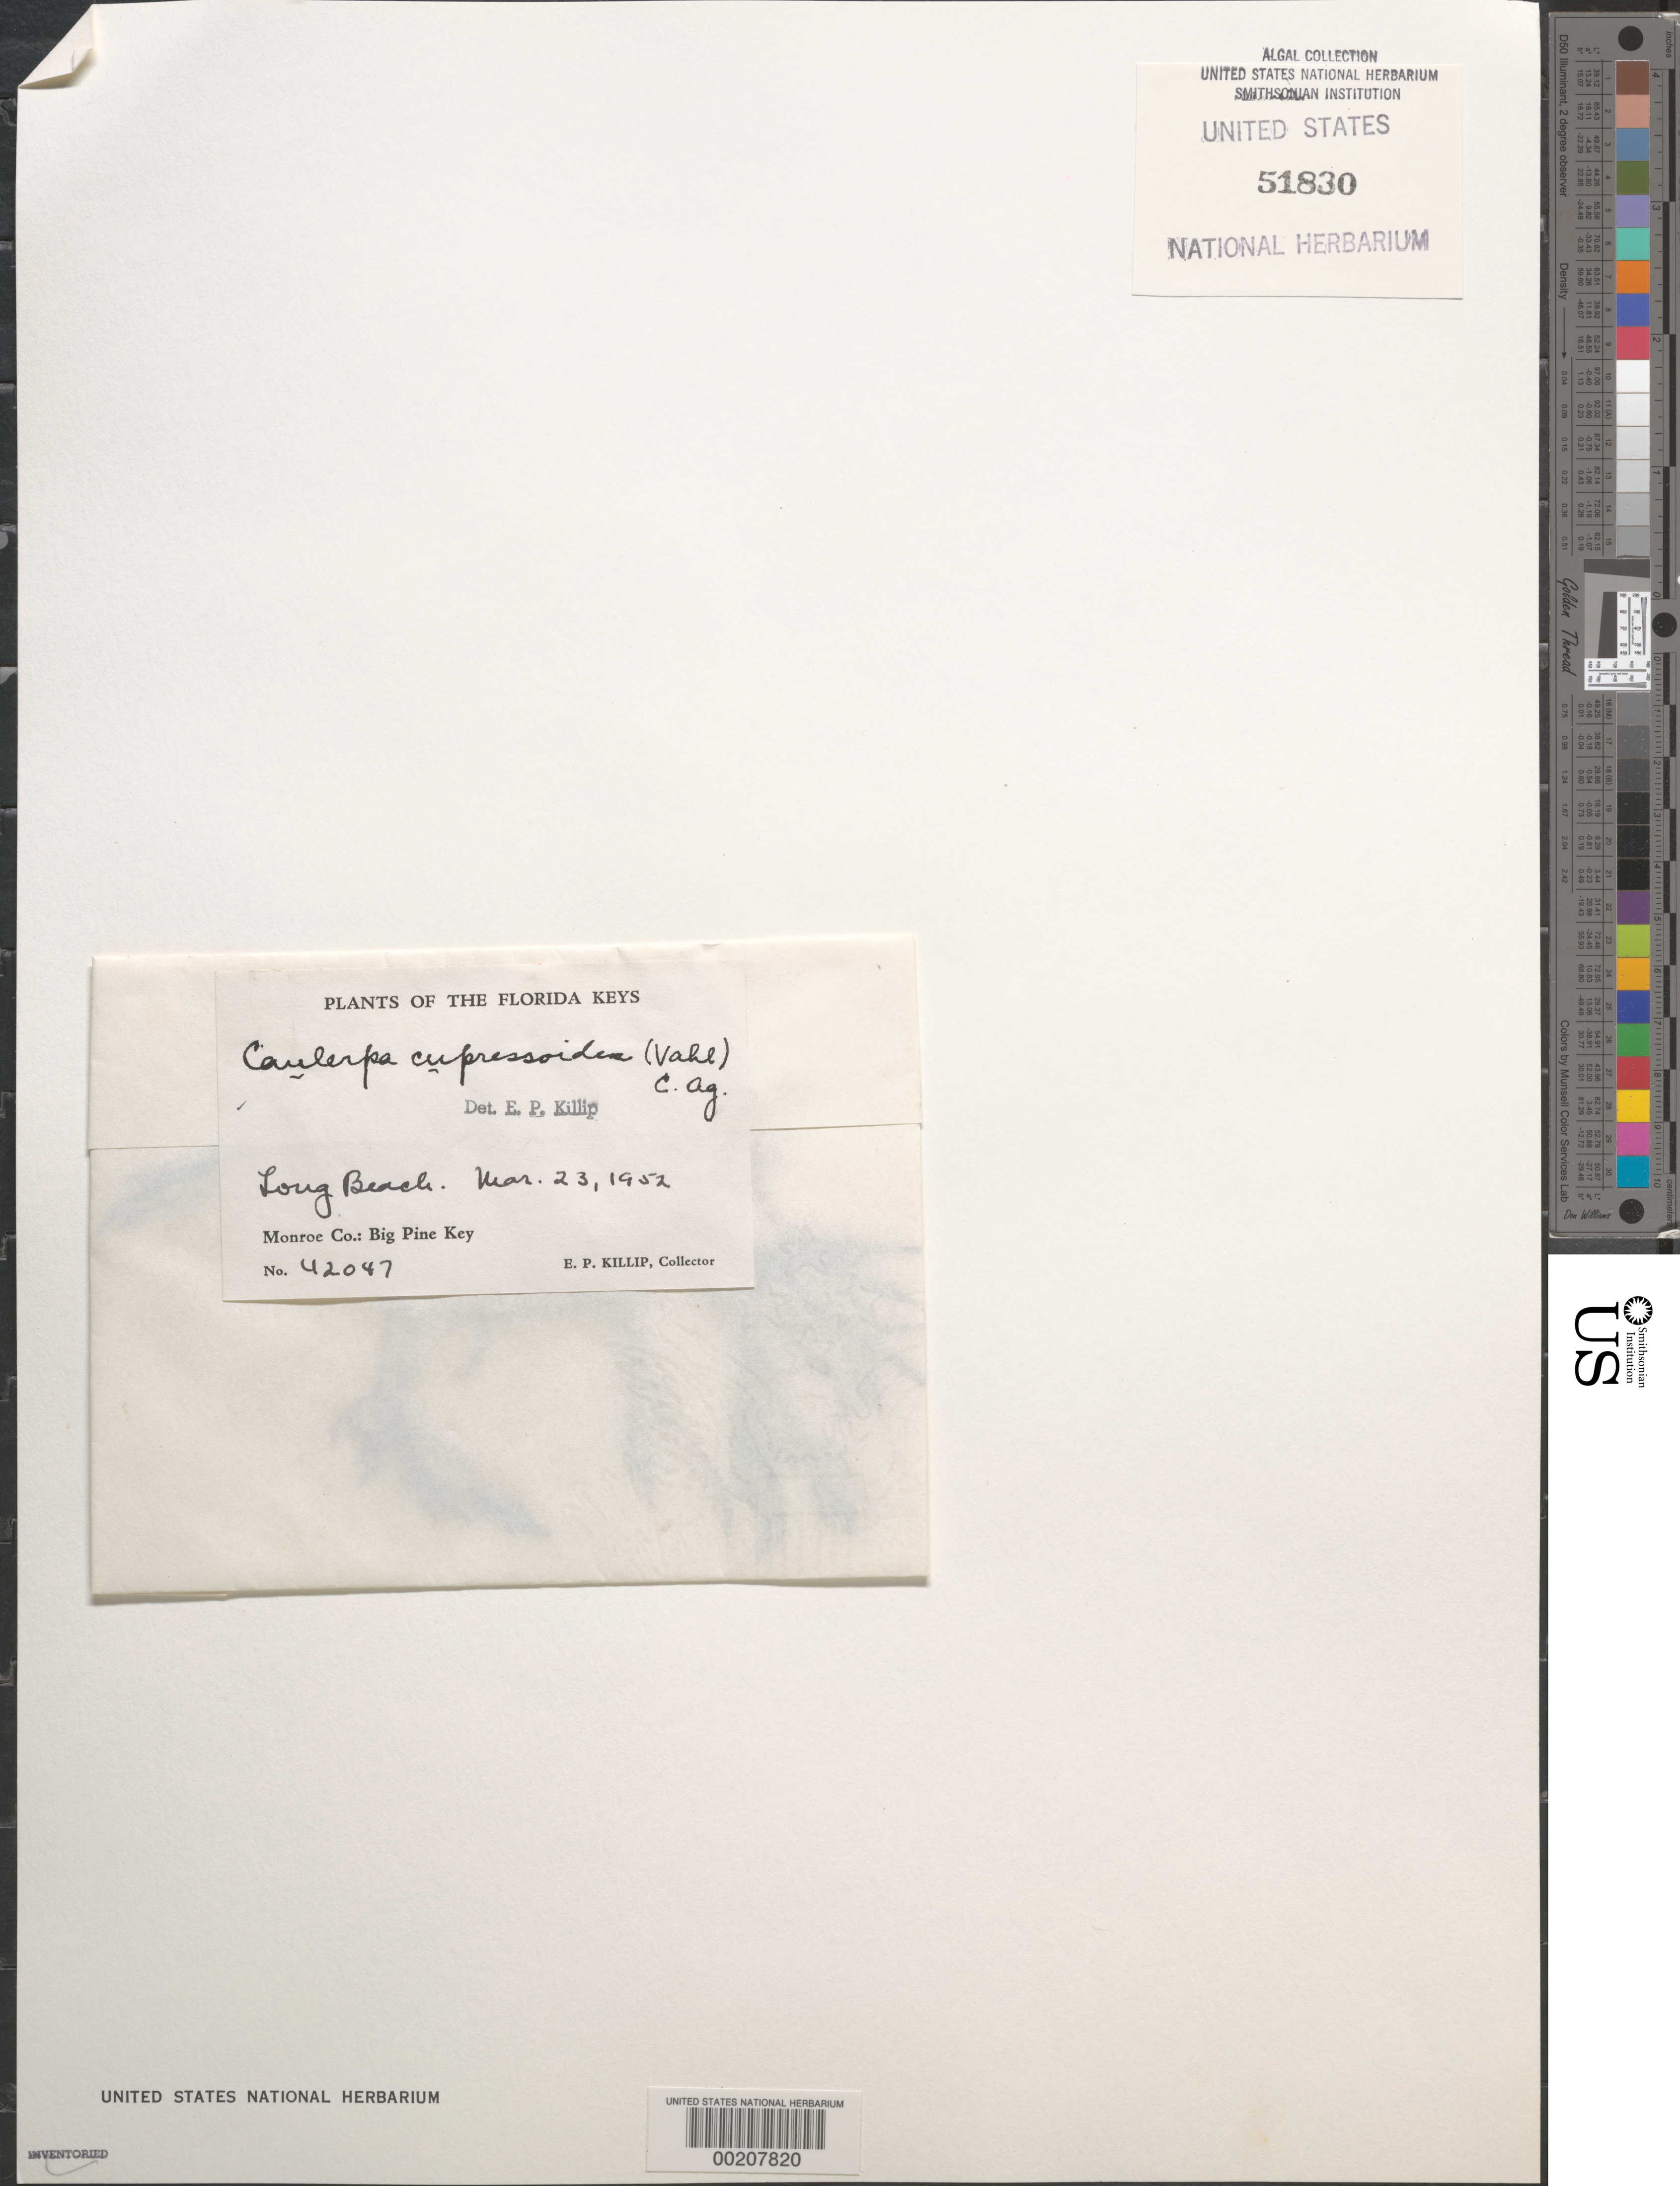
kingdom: Plantae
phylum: Chlorophyta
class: Ulvophyceae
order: Bryopsidales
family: Caulerpaceae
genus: Caulerpa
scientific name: Caulerpa cupressoides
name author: (Vahl) C. Agardh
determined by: Killip, Ellsworth P.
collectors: E. P. Killip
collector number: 42047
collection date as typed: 23 Mar 1952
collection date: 1952-03-23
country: United States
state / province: Florida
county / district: Monroe County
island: Big Pine Key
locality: Long Beach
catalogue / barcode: US 51830